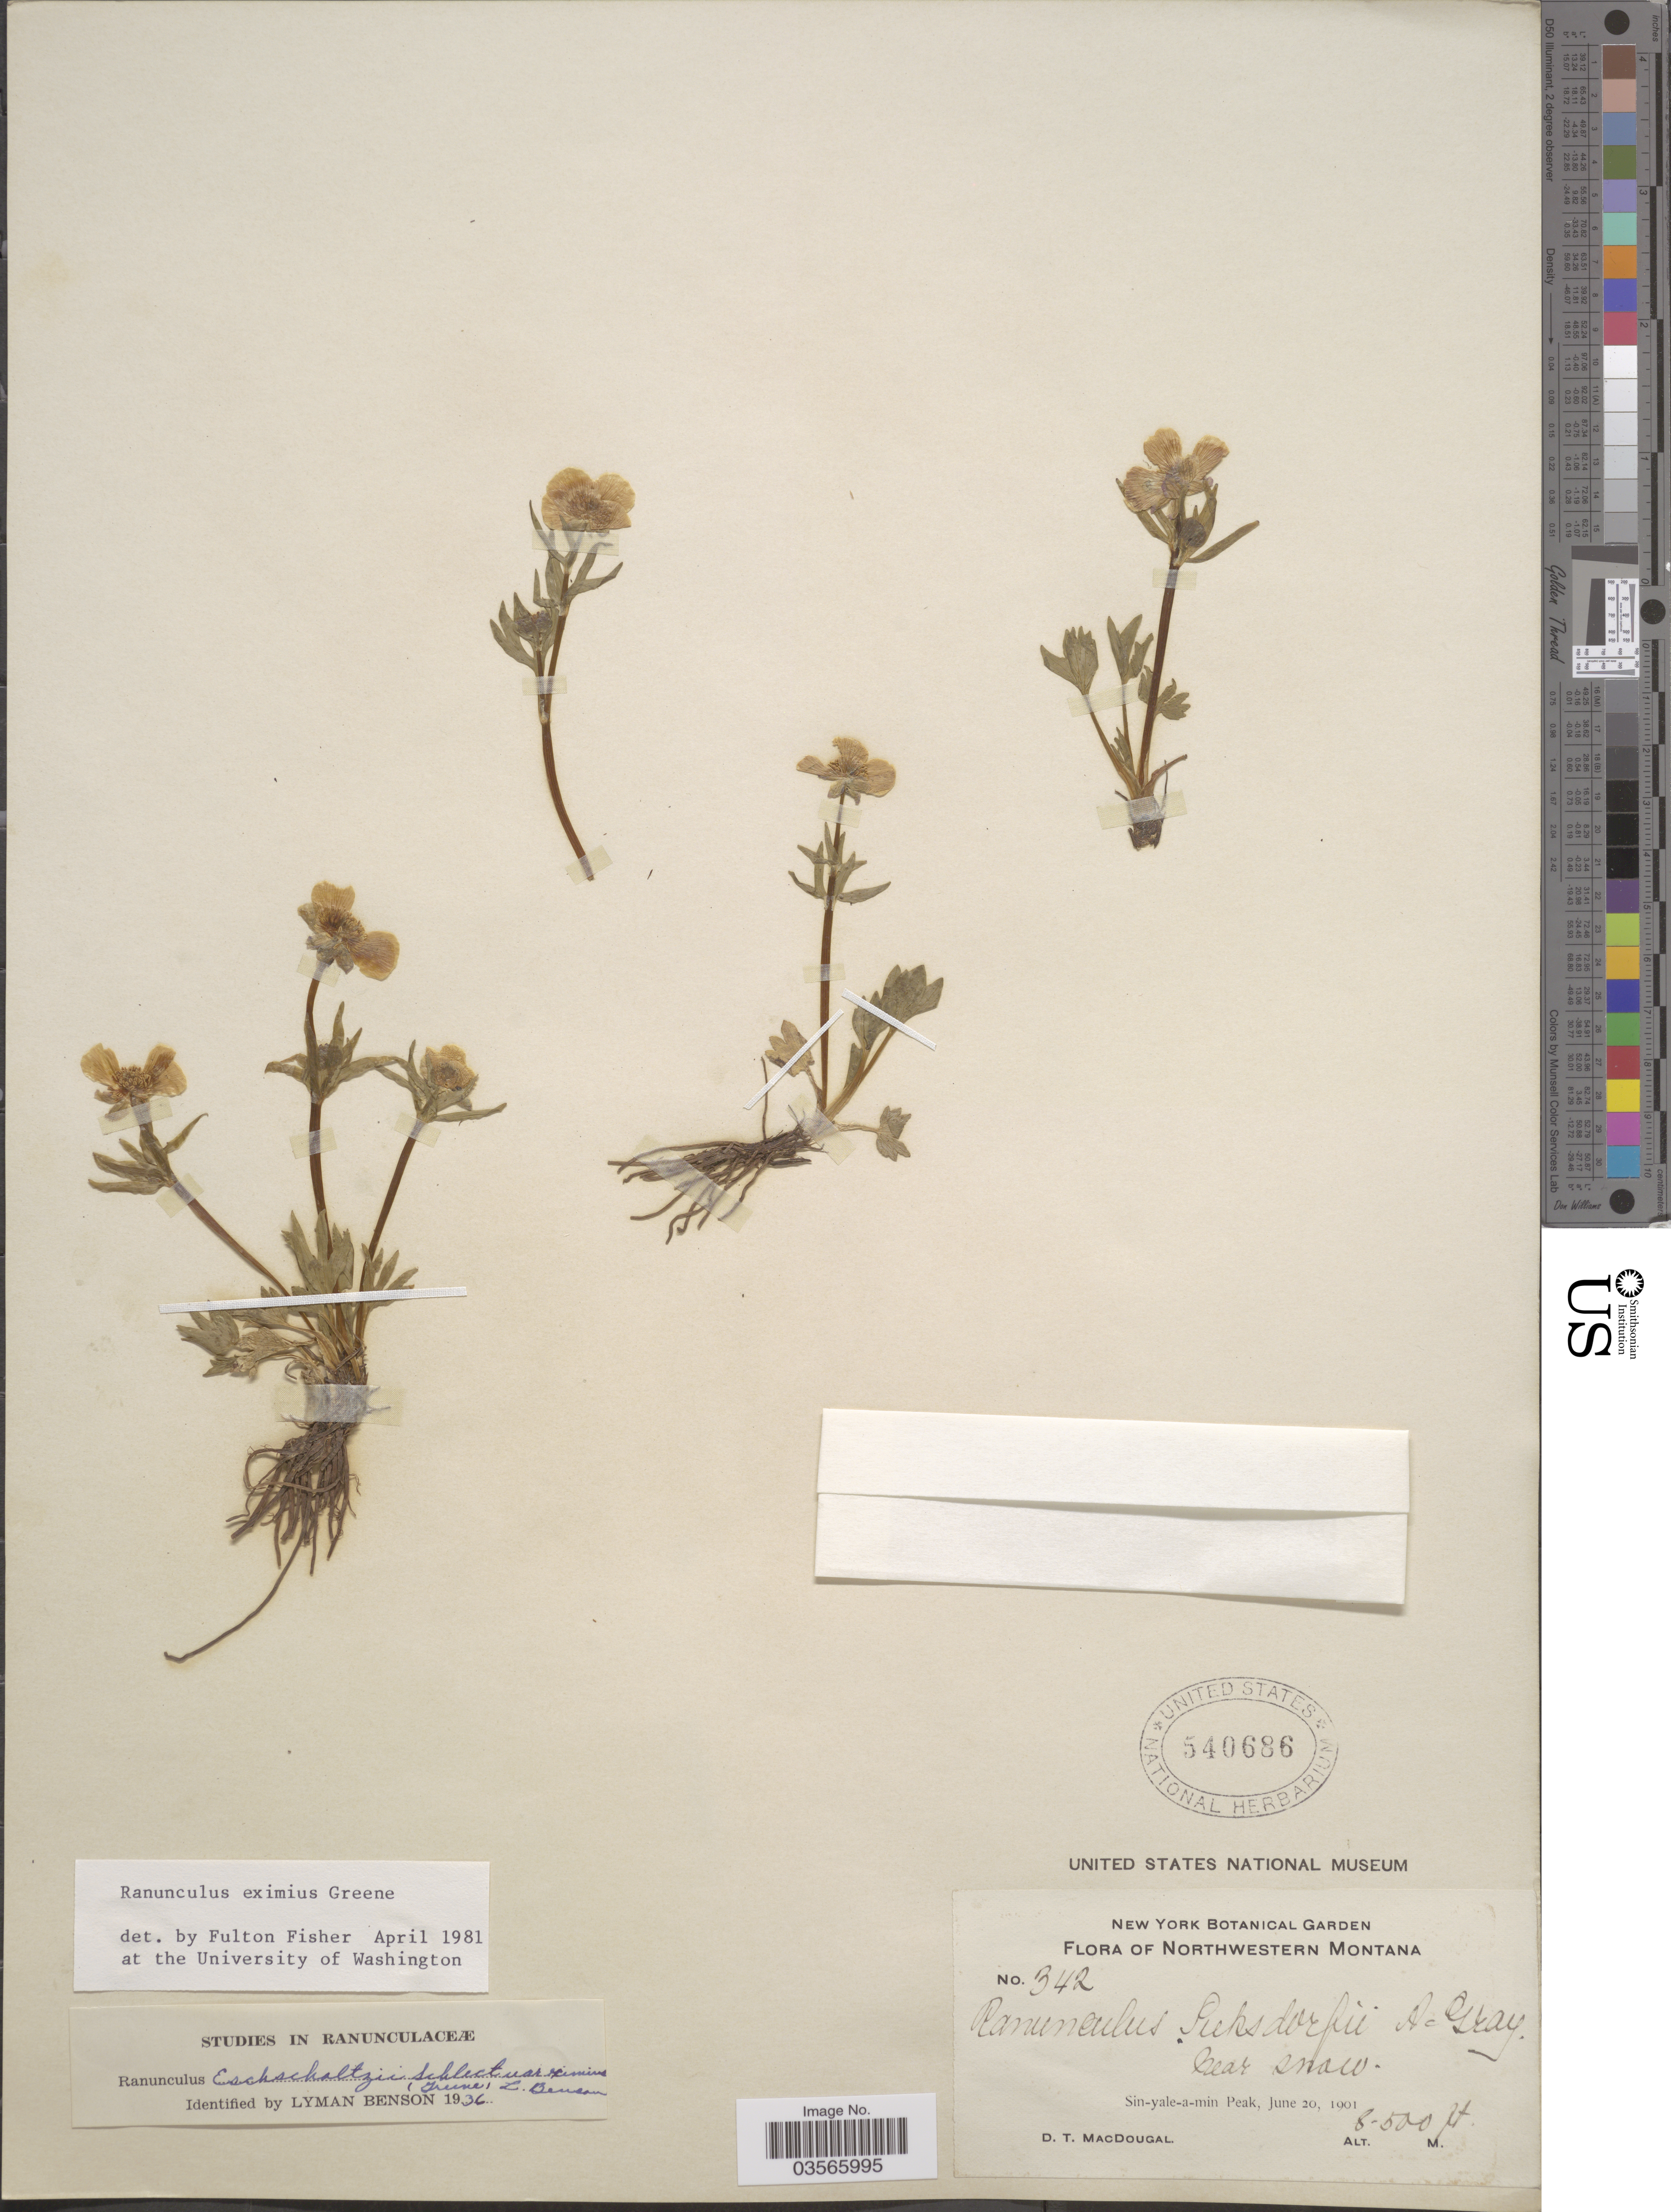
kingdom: Plantae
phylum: Tracheophyta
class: Magnoliopsida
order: Ranunculales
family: Ranunculaceae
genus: Ranunculus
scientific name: Ranunculus eximius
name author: Greene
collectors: D. T. MacDougal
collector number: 342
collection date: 1901-06-20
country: United States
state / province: Montana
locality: Northwestern Montana. Near snow. Sin-yale-a-min Peak.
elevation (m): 2591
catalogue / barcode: US 540686